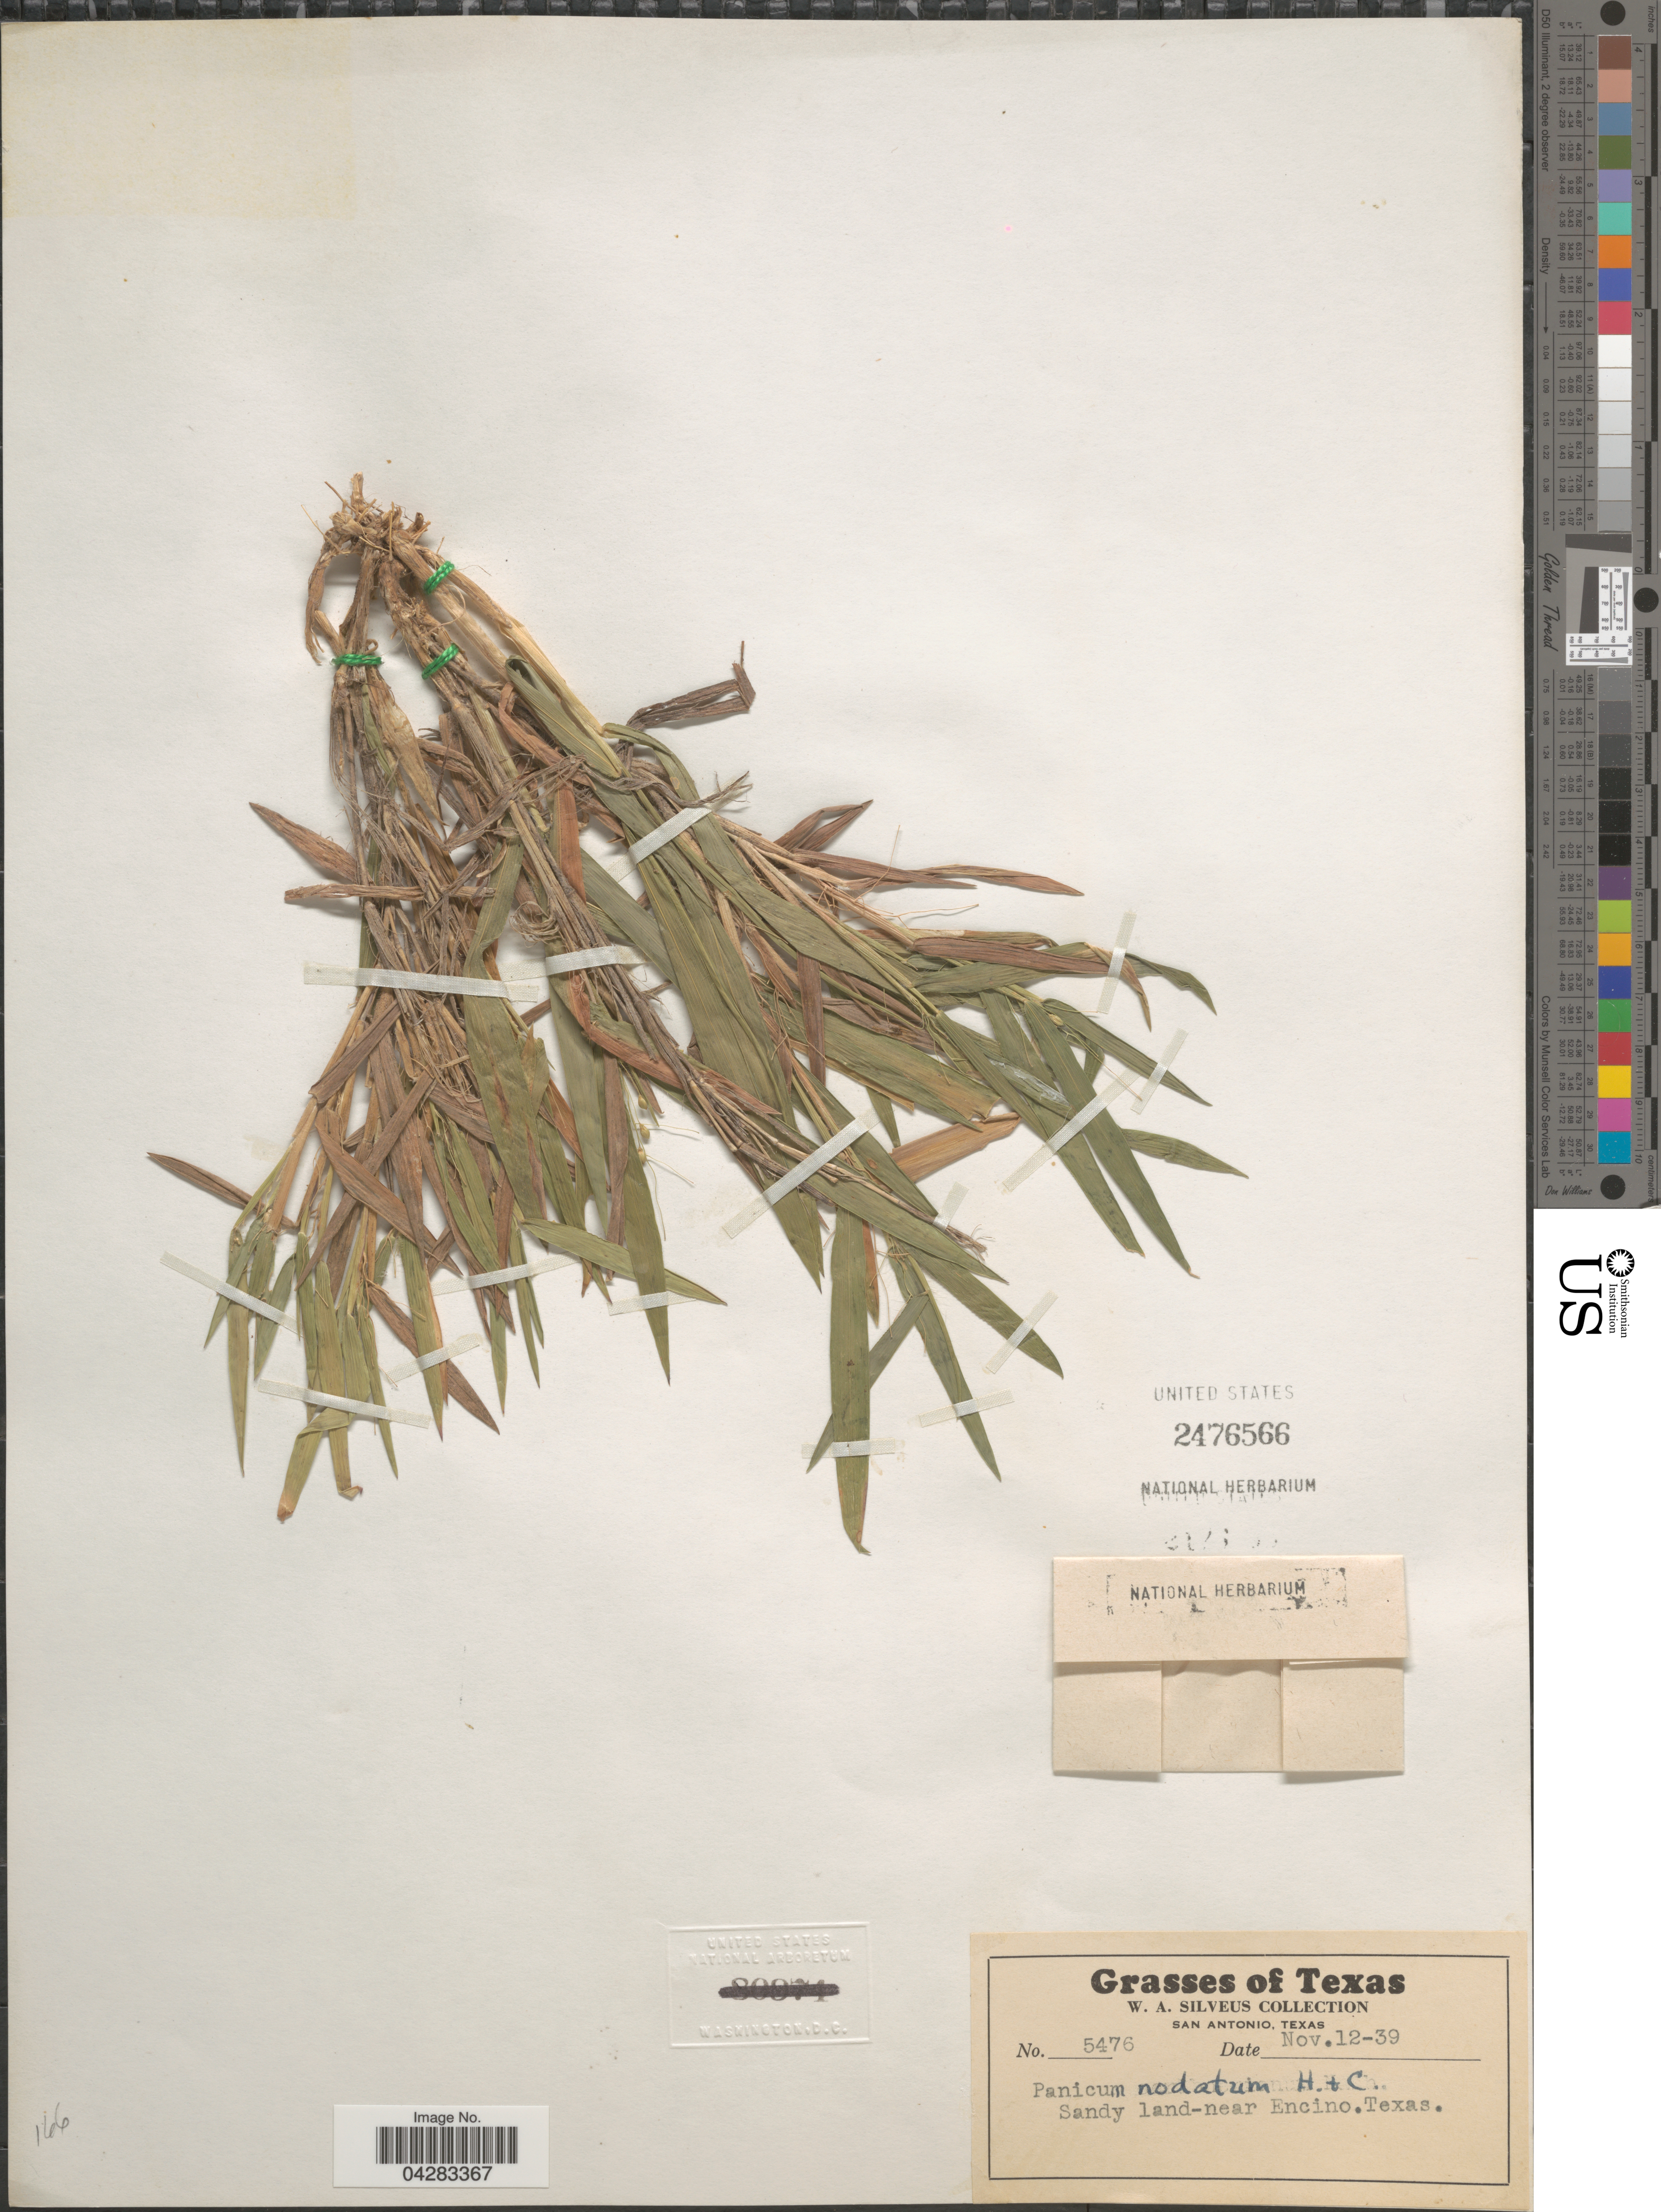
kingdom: Plantae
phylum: Tracheophyta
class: Liliopsida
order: Poales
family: Poaceae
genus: Dichanthelium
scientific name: Dichanthelium nodatum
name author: (Hitchc. & Chase) Gould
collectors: W. Silveus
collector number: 5476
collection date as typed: Transcribed d/m/y: 12/11/39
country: United States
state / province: Texas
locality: Sandy land-near Encino.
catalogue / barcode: US 2476566